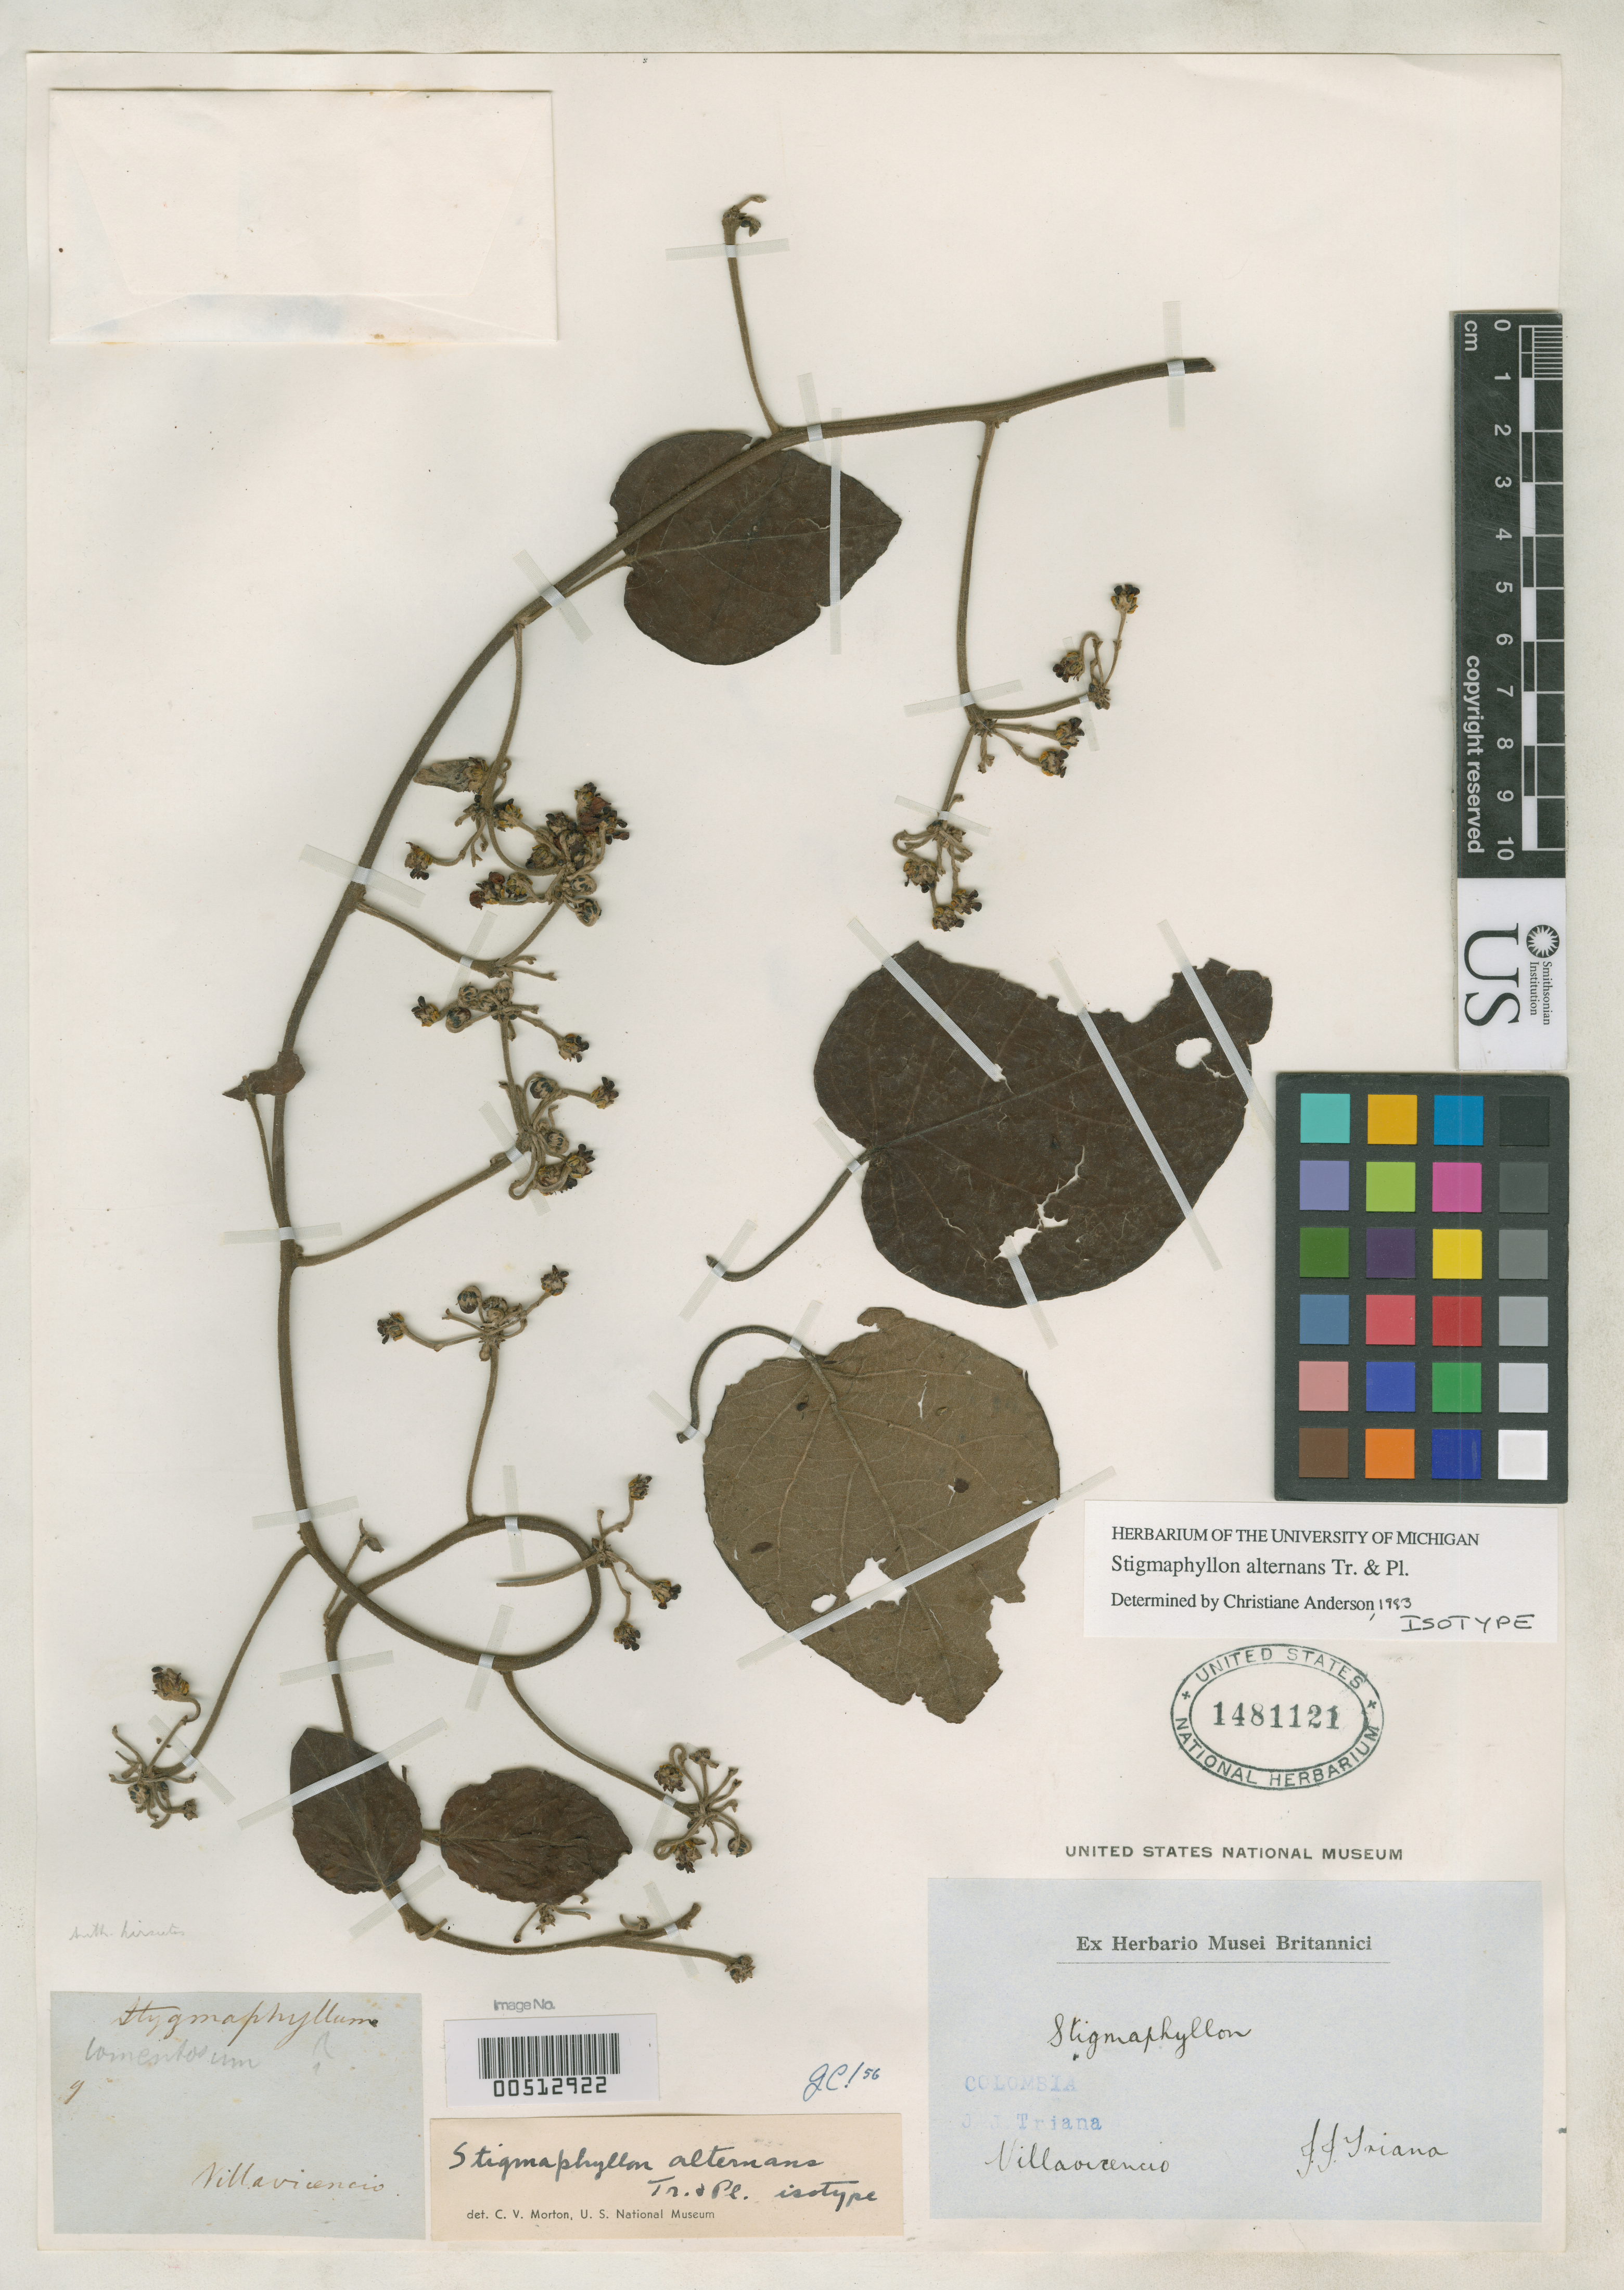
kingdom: Plantae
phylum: Tracheophyta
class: Magnoliopsida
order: Malpighiales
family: Malpighiaceae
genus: Stigmaphyllon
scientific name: Stigmaphyllon alternans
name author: Triana & Planch.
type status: Isotype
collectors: J. J. Triana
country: Colombia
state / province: Meta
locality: Villa Vicencia.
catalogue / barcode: US 1481121